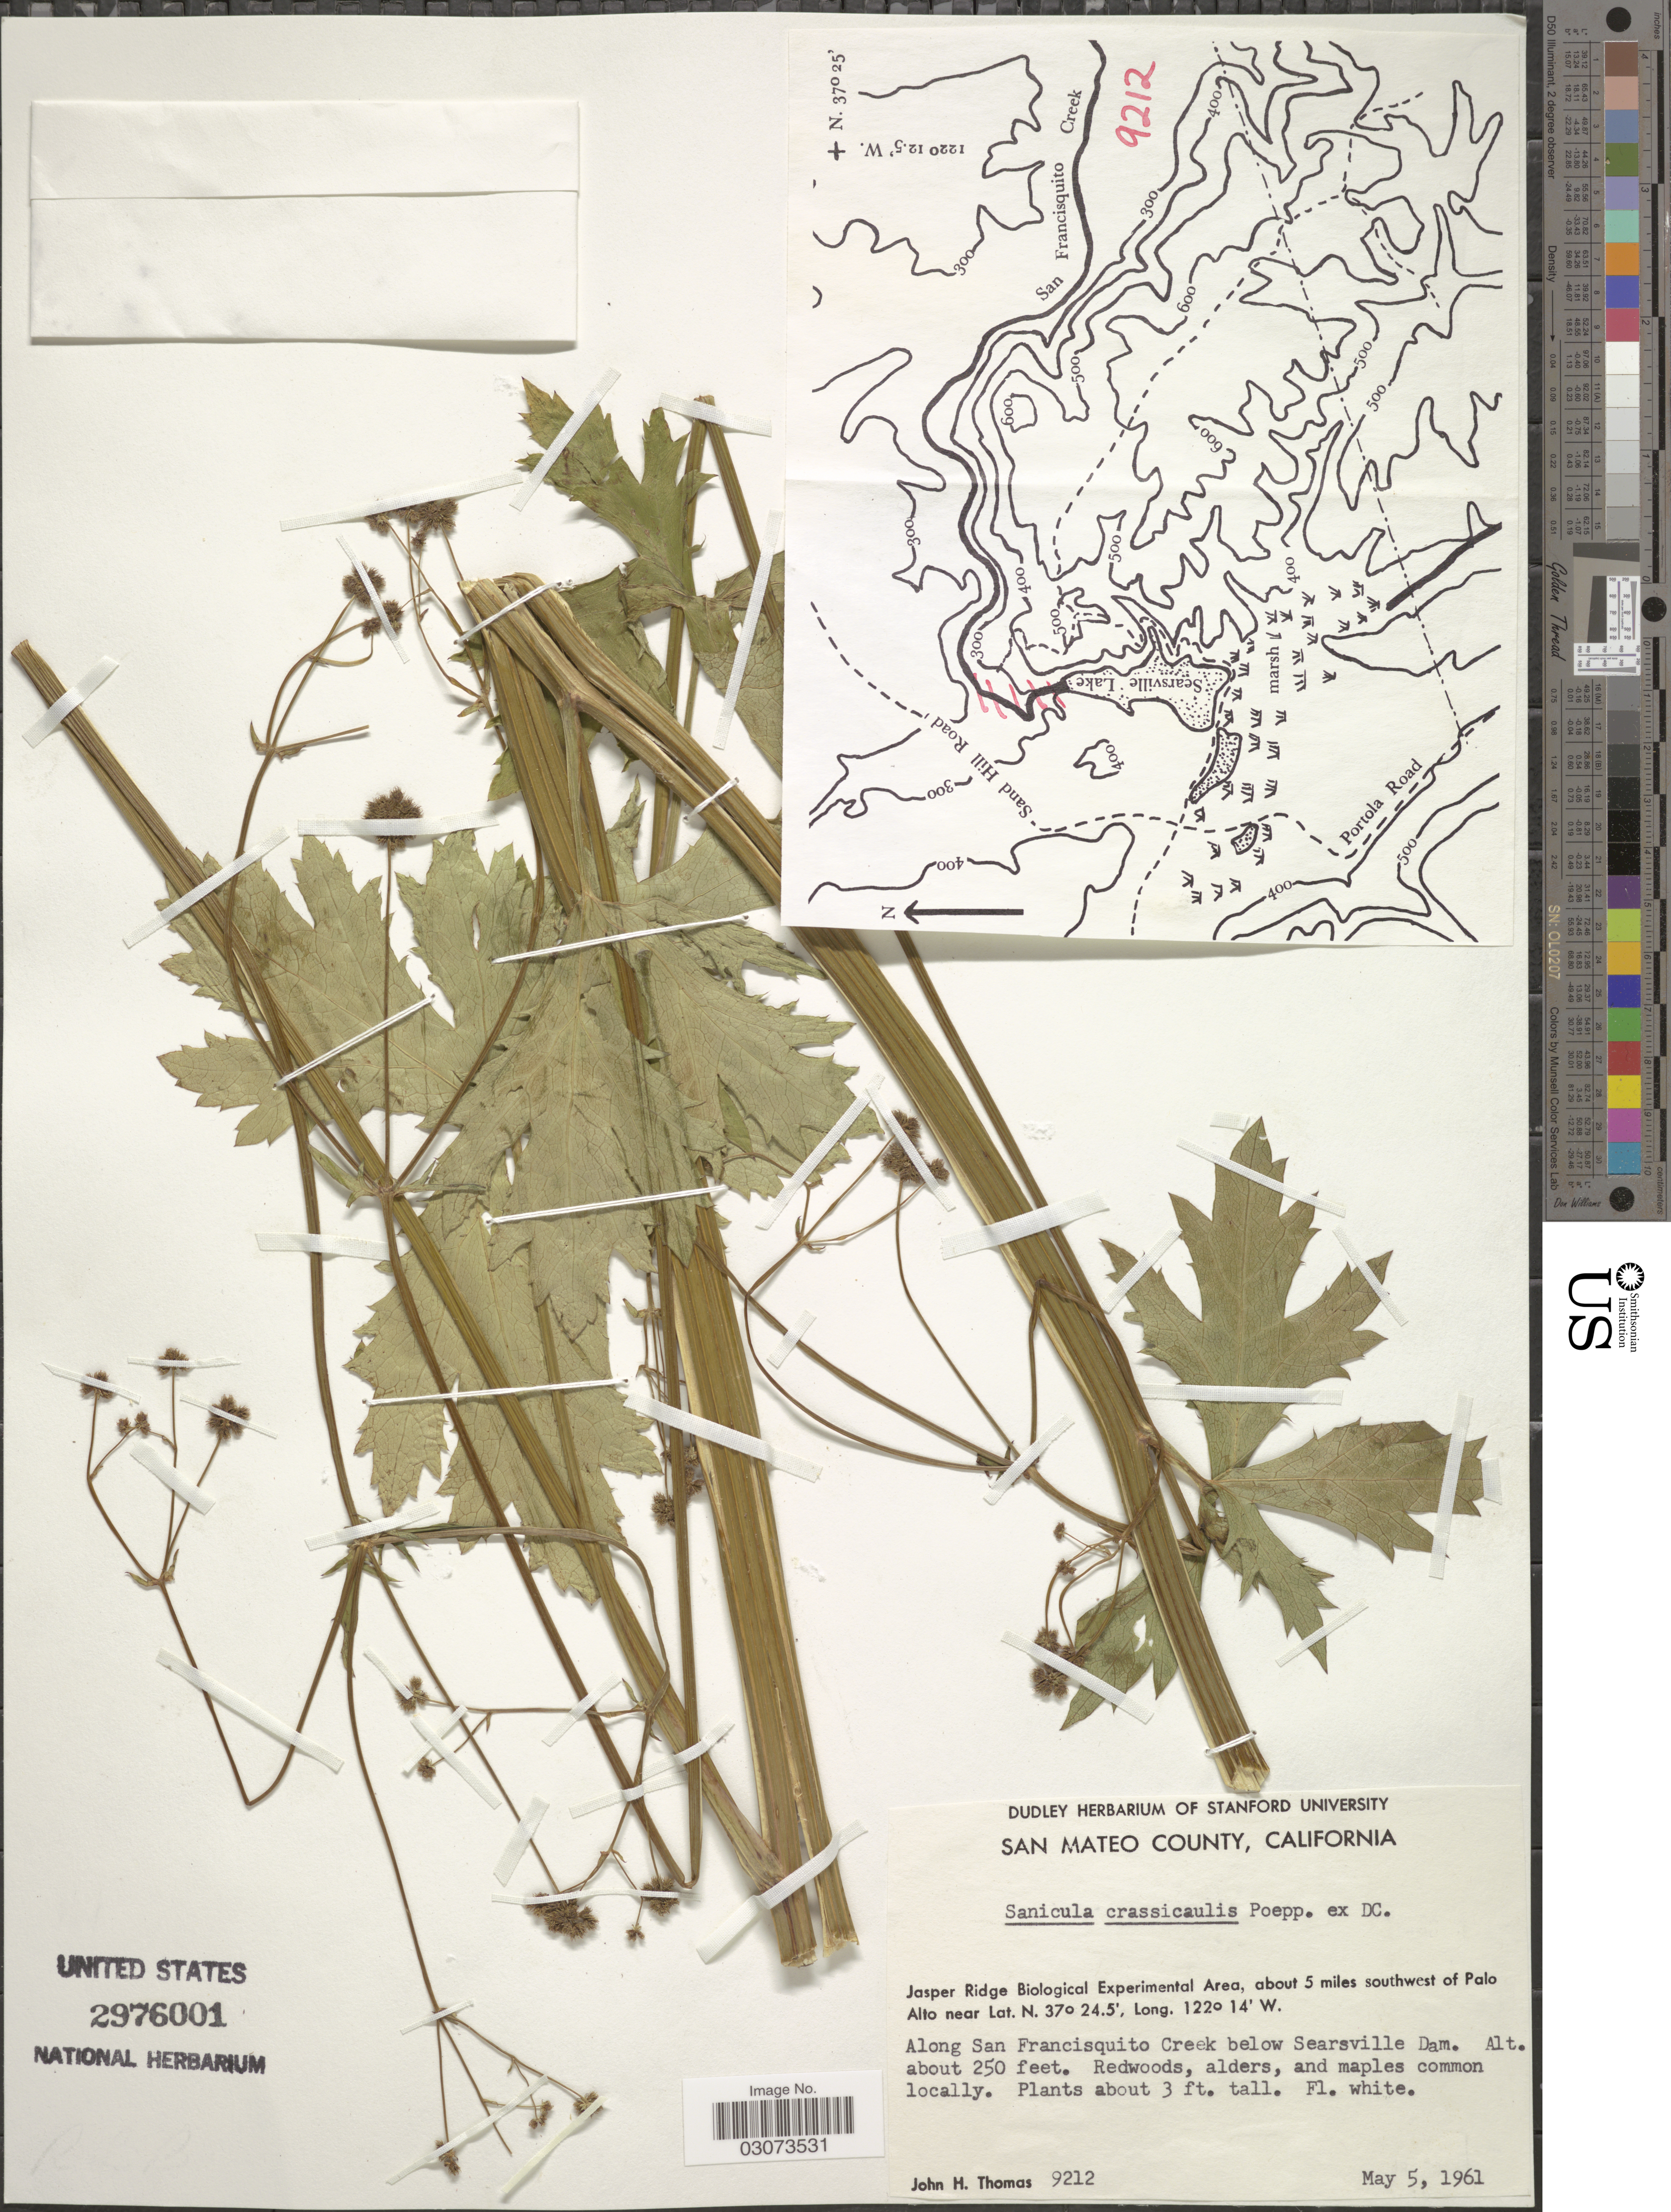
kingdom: Plantae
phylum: Tracheophyta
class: Magnoliopsida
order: Apiales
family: Apiaceae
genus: Sanicula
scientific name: Sanicula crassicaulis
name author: Poepp. ex DC.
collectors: J. H. Thomas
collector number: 9212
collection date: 1961-05-05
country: United States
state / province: California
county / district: San Mateo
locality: San Mateo County. Jasper Ridge Biological Experimental Area, about 5 miles southwest of Palo Alto. Along San Francisquito Creek below Searsville Dam.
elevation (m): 76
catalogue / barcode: US 2976001